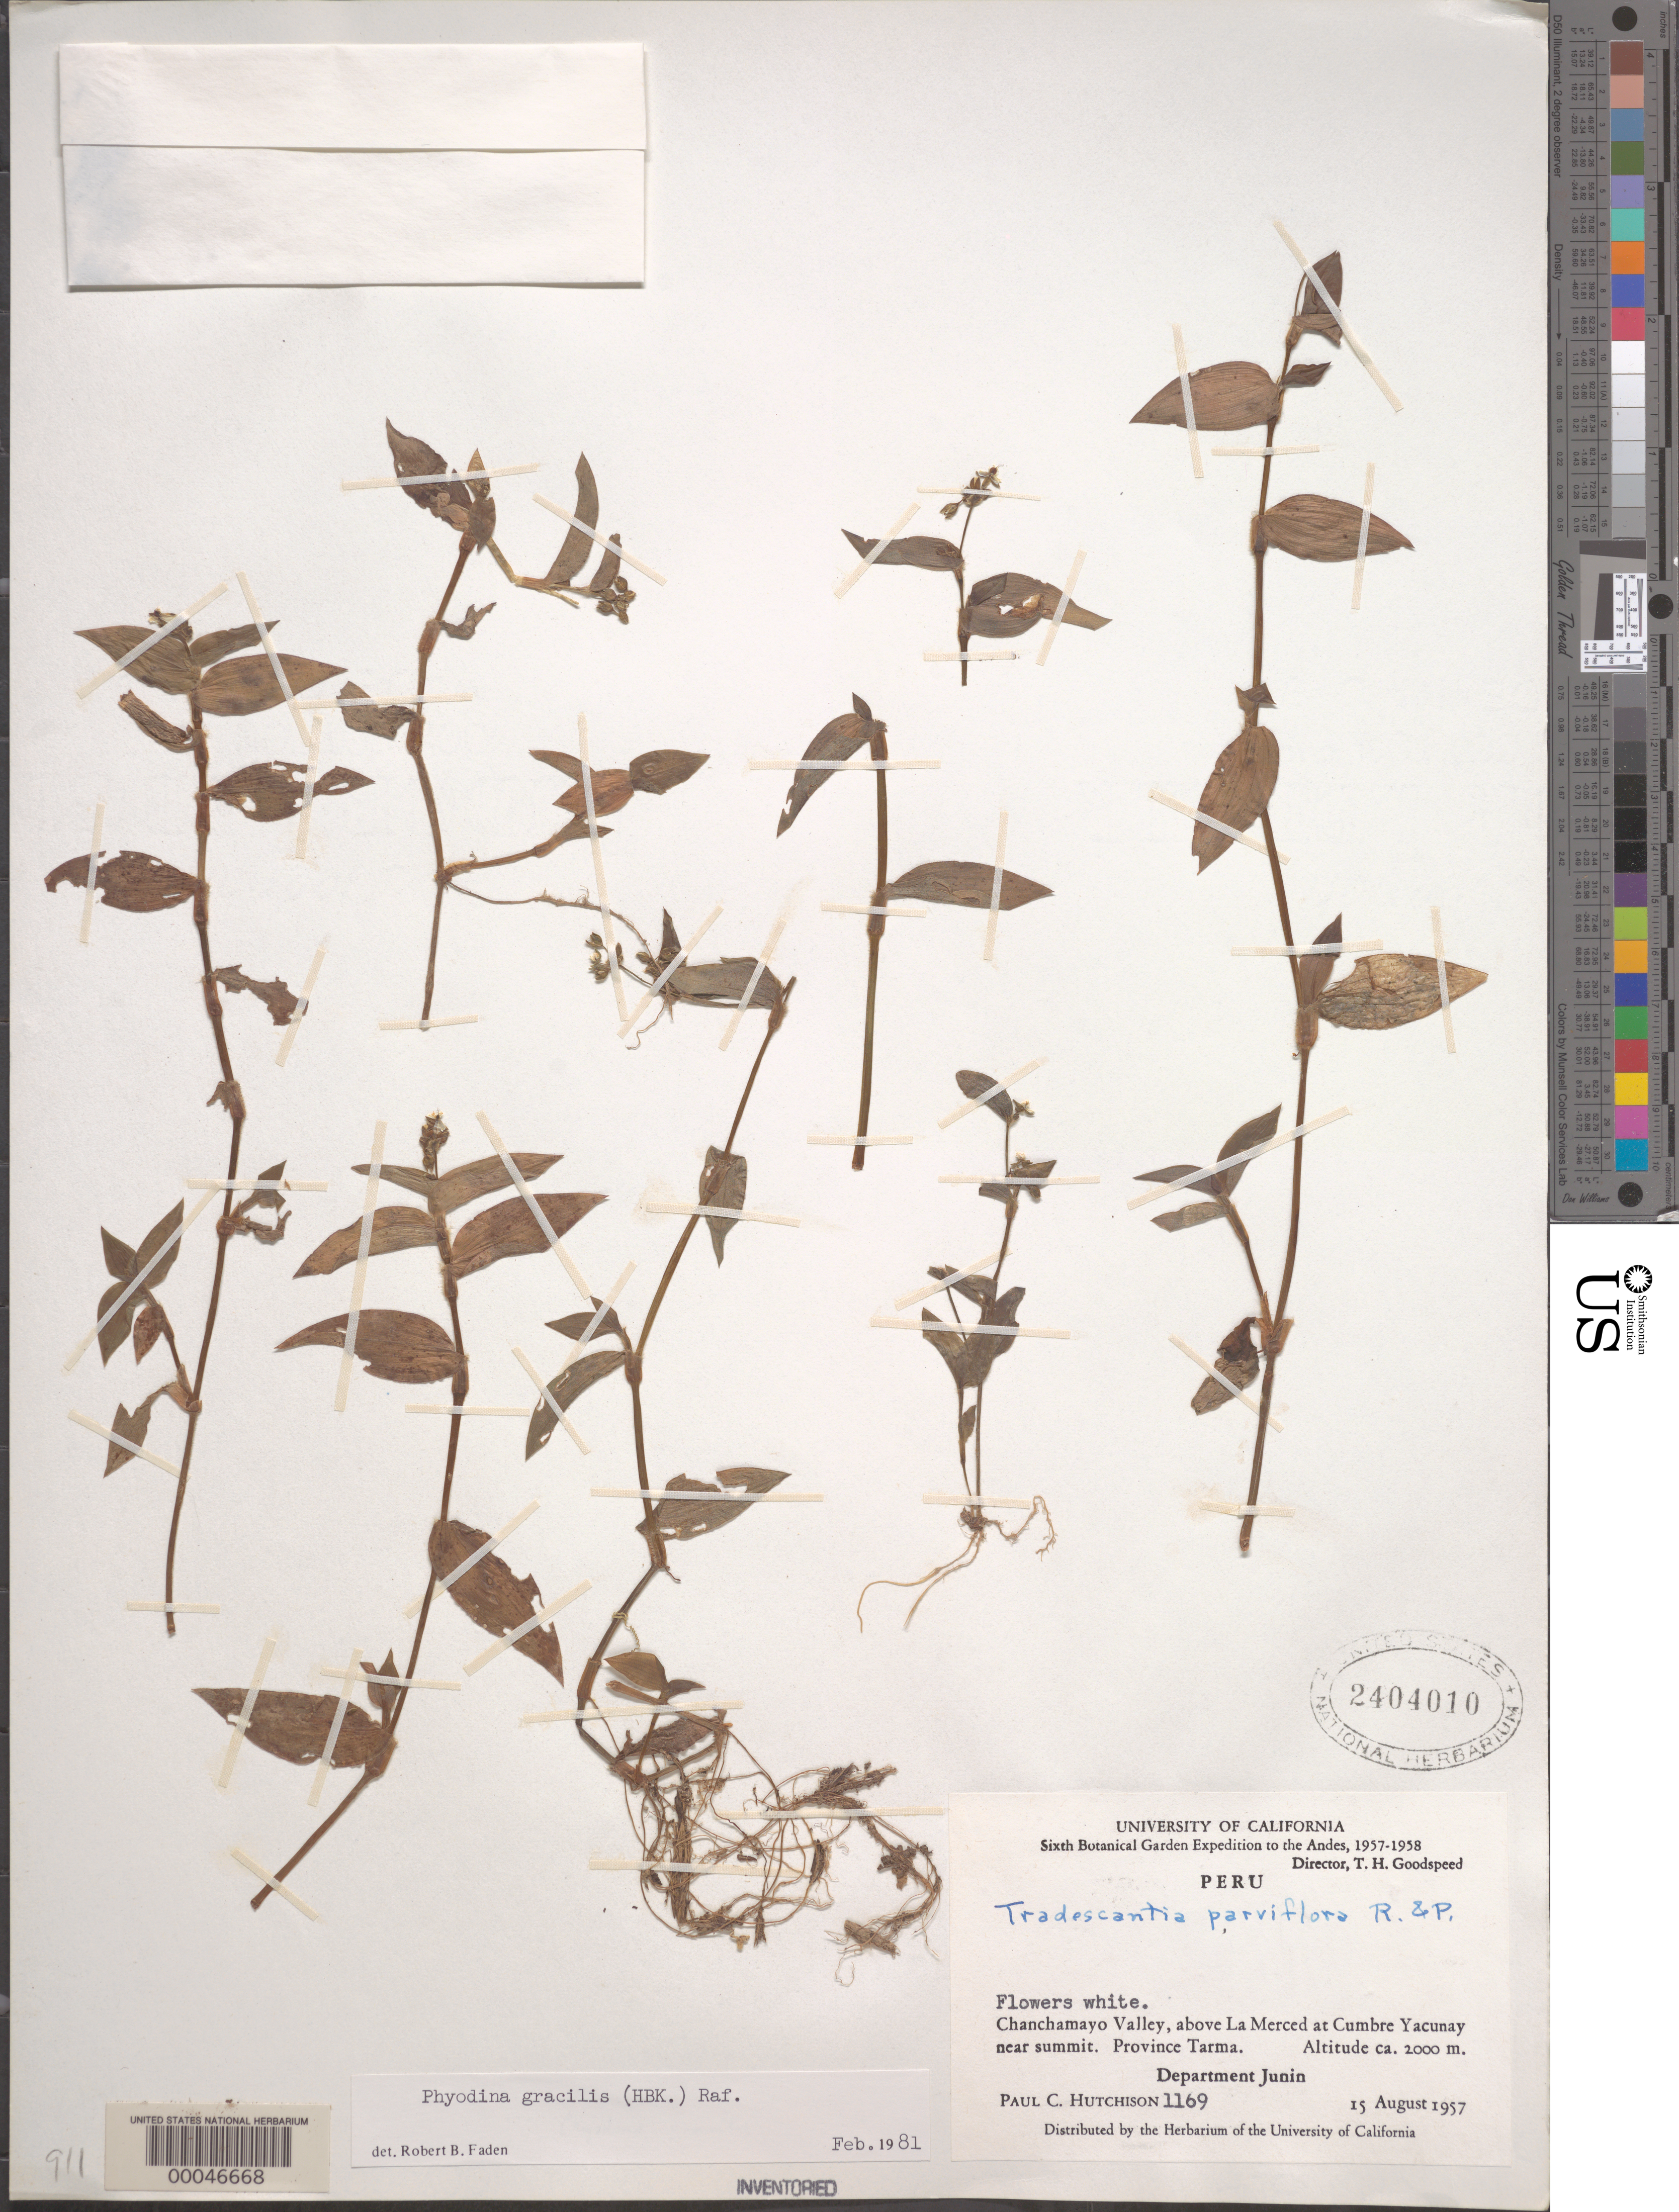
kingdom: Plantae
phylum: Tracheophyta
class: Liliopsida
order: Commelinales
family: Commelinaceae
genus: Callisia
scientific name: Callisia gracilis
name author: (Kunth) D.R. Hunt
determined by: Faden, Robert B., (US), Smithsonian Institution - National Museum of Natural History (UNITED STATES)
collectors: P. C. Hutchison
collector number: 1169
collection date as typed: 15 Aug 1957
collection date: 1957-08-15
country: Peru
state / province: Junín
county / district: Tarma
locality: Chanchamayo valley, above la merced at cumbre yacunay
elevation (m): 2000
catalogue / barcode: US 2404010